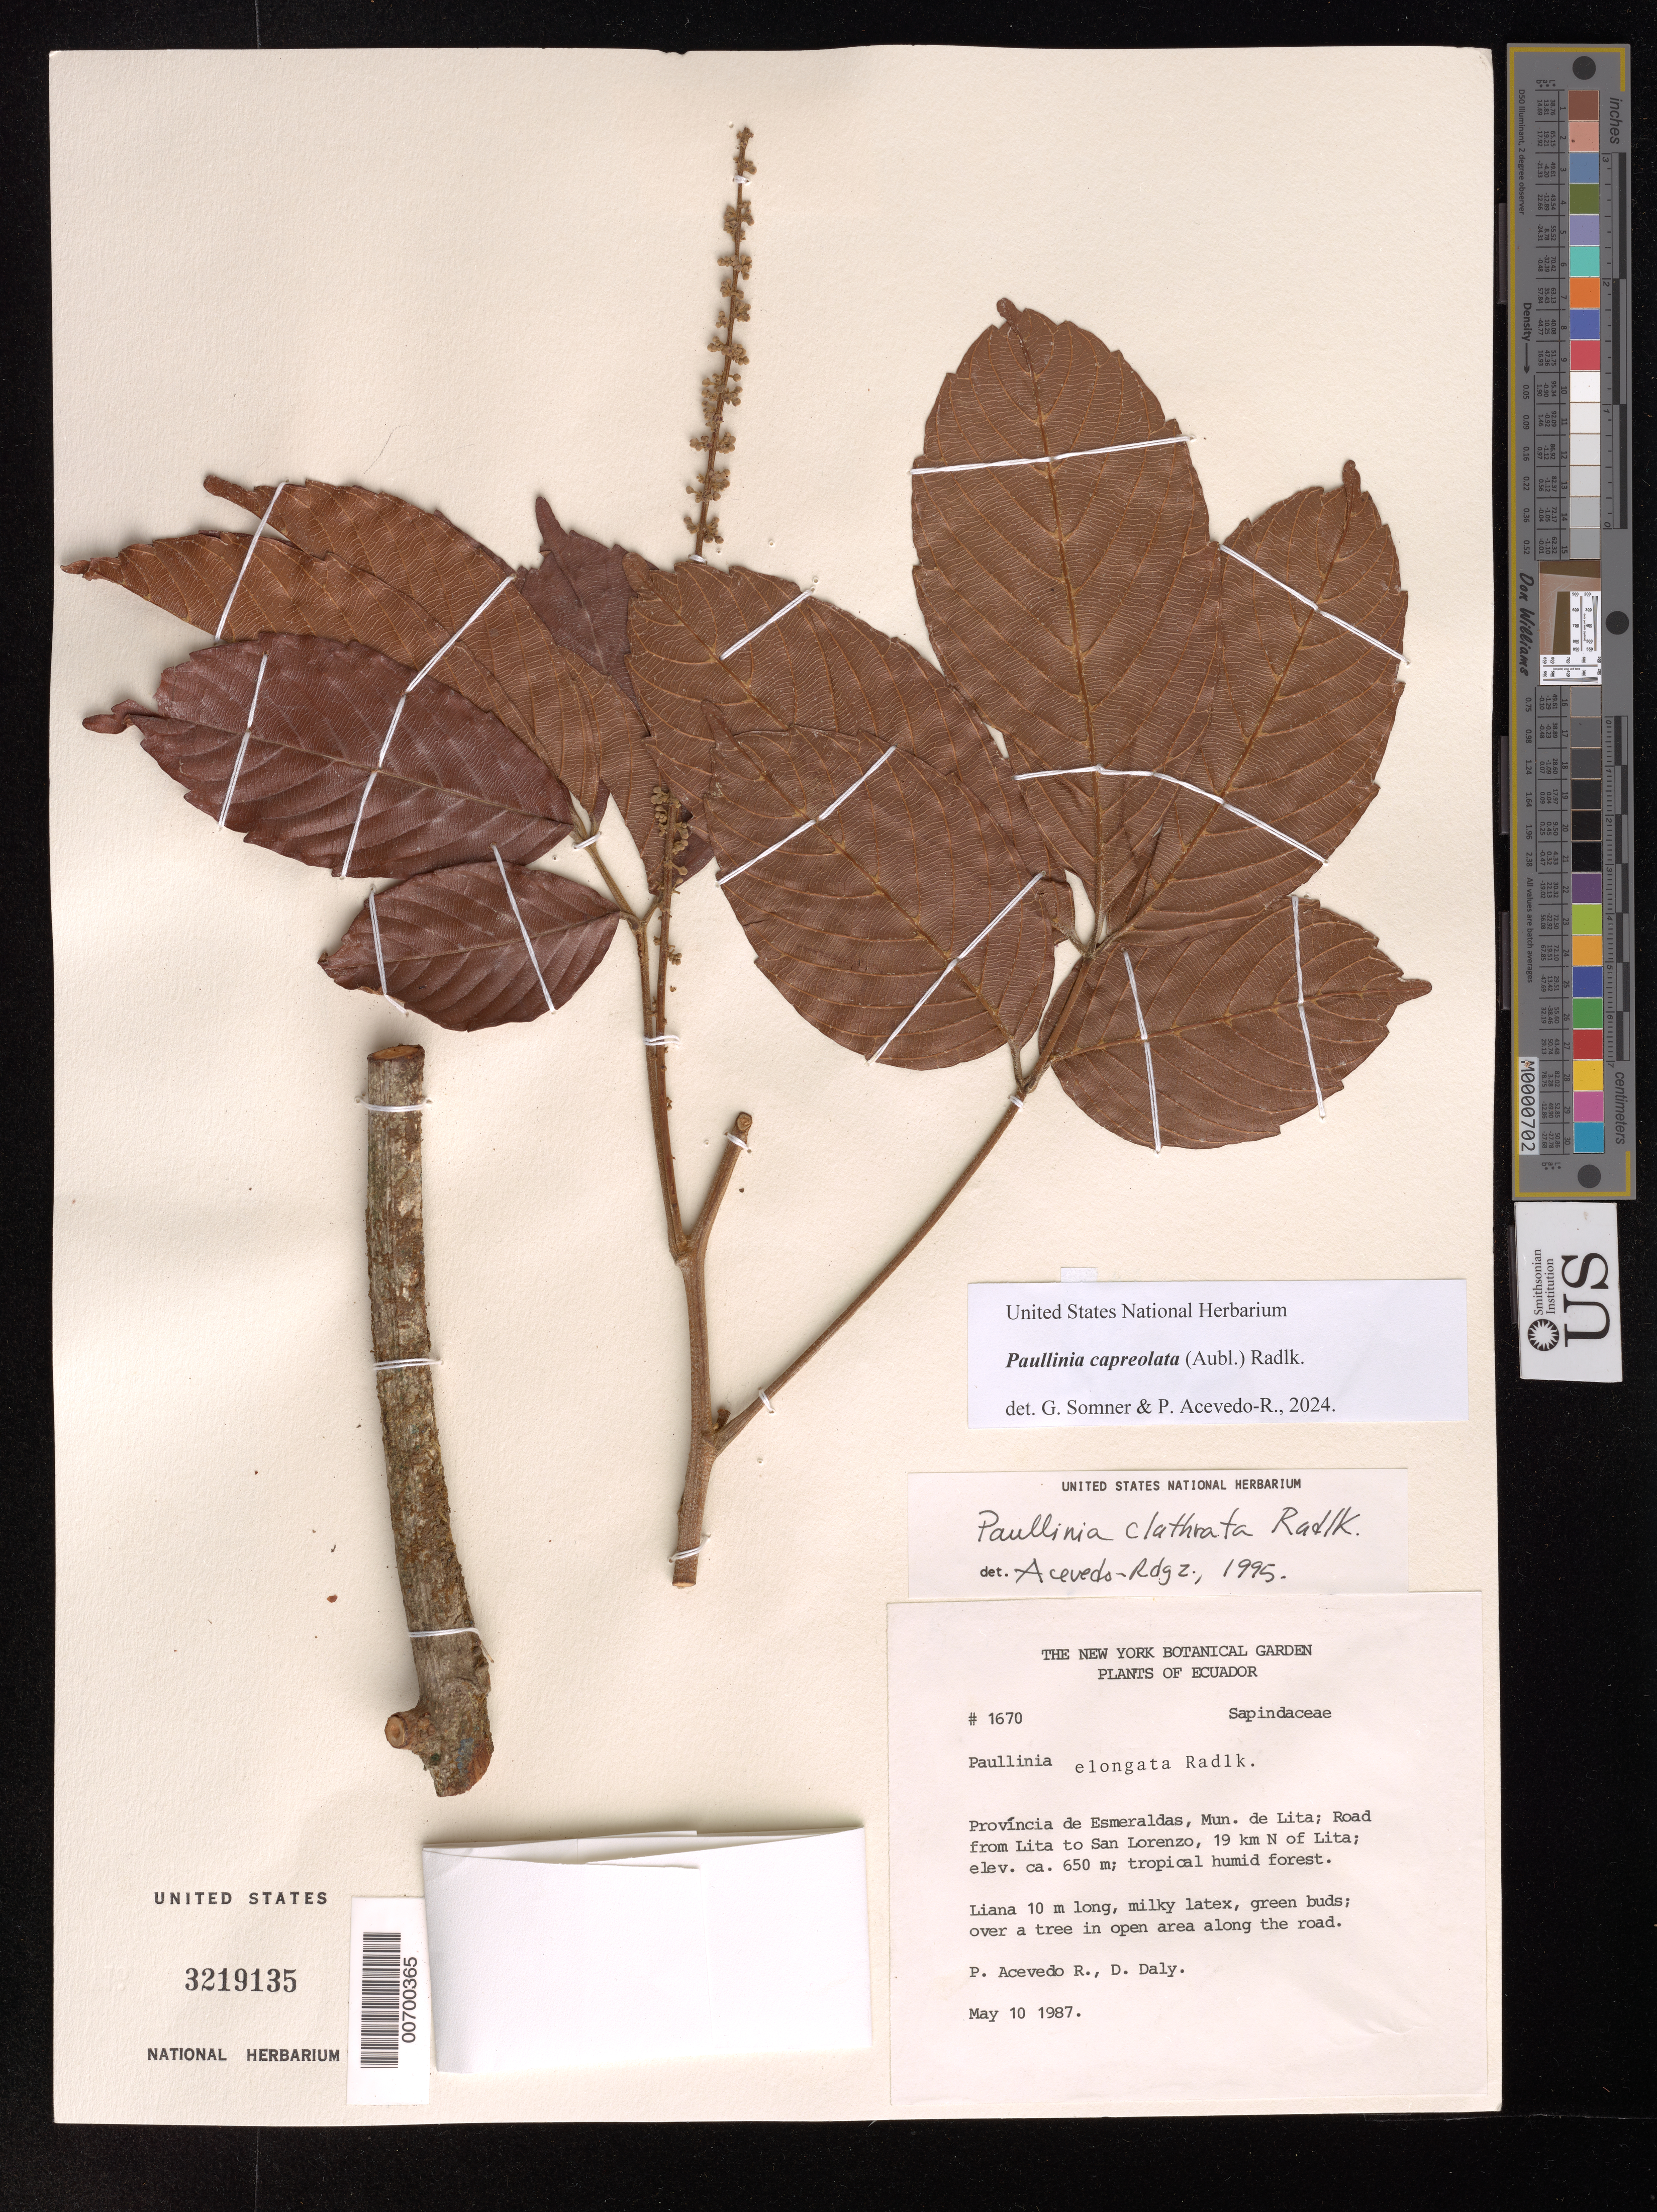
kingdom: Plantae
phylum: Tracheophyta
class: Magnoliopsida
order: Sapindales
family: Sapindaceae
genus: Paullinia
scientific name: Paullinia capreolata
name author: (Aubl.) Radlk.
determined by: Acevedo-Rodríguez, P.; Somner, G. V.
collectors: P. Acevedo-Rodriguez & D. Daly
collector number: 1670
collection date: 1987-05-10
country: Ecuador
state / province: Esmeraldas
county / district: Lita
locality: Lita; road from Lita to Sn Lorenzo, 19 km N of Lita.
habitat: Tropical humid forest. In open area along road.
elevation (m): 650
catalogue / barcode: US 3219135